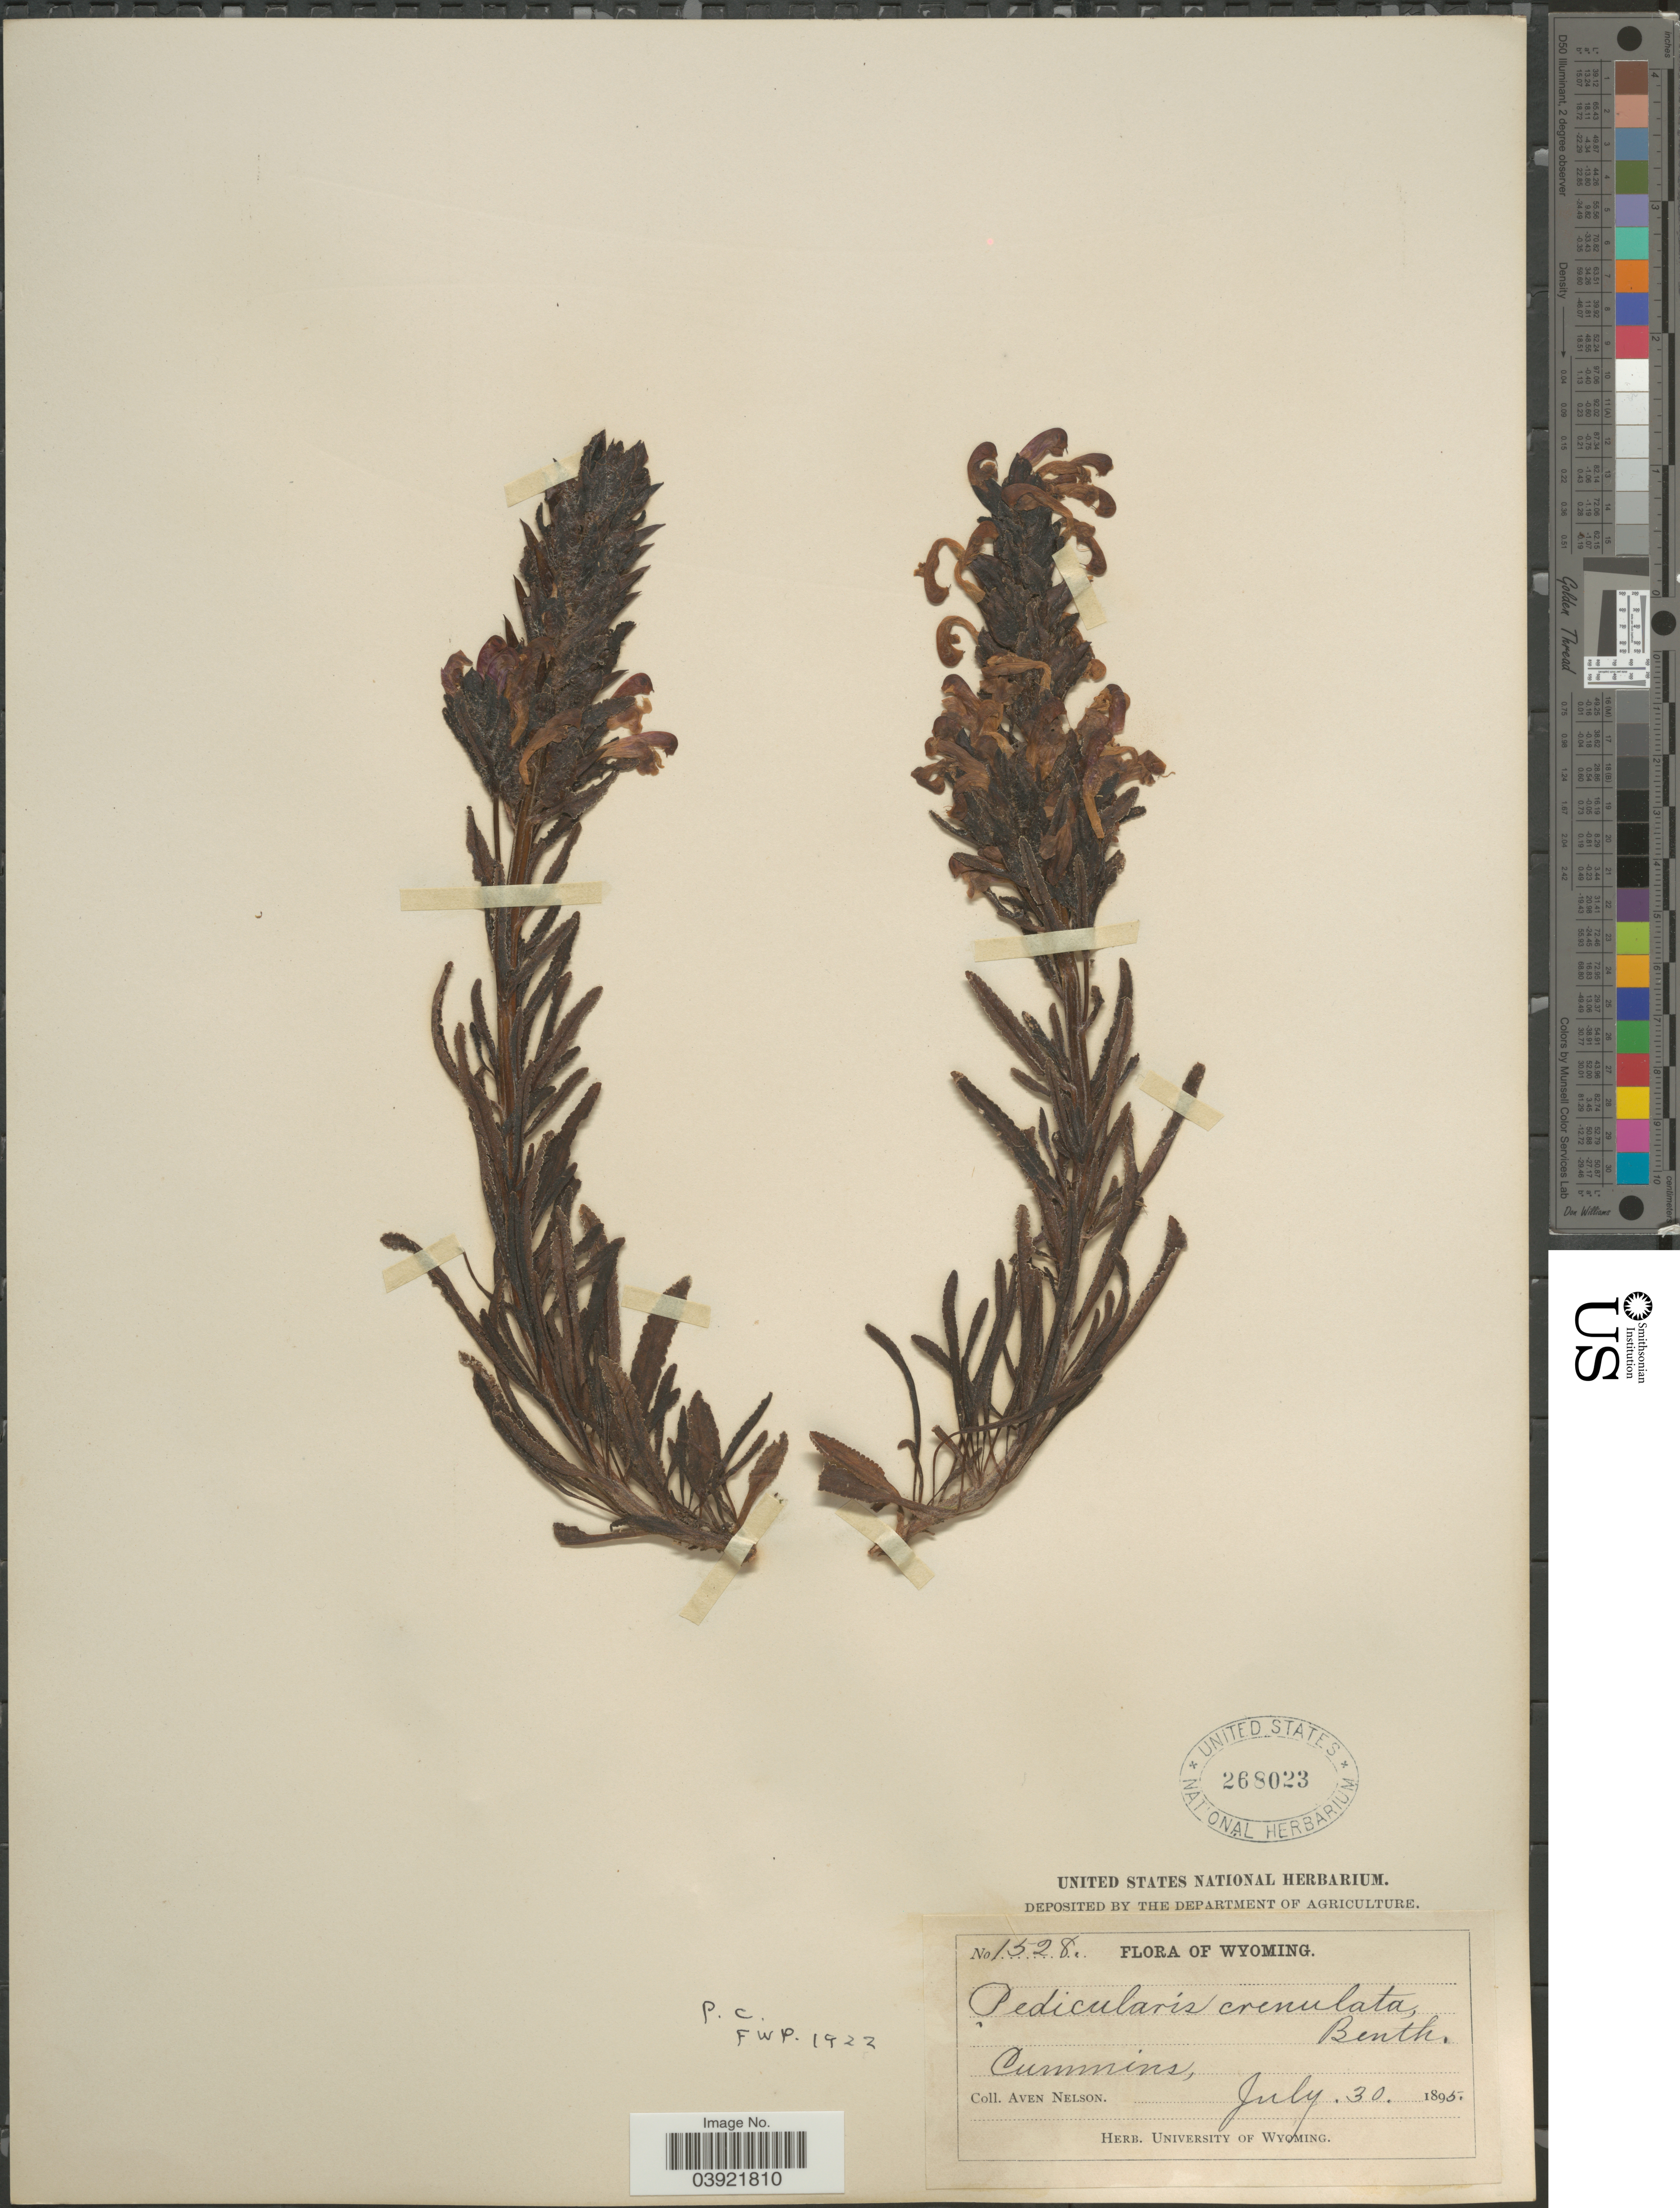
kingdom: Plantae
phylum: Tracheophyta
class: Magnoliopsida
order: Lamiales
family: Orobanchaceae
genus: Pedicularis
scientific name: Pedicularis crenulata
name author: Benth.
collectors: A. Nelson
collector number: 1528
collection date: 1895-07-30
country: United States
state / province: Wyoming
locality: Cummins.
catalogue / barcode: US 268023